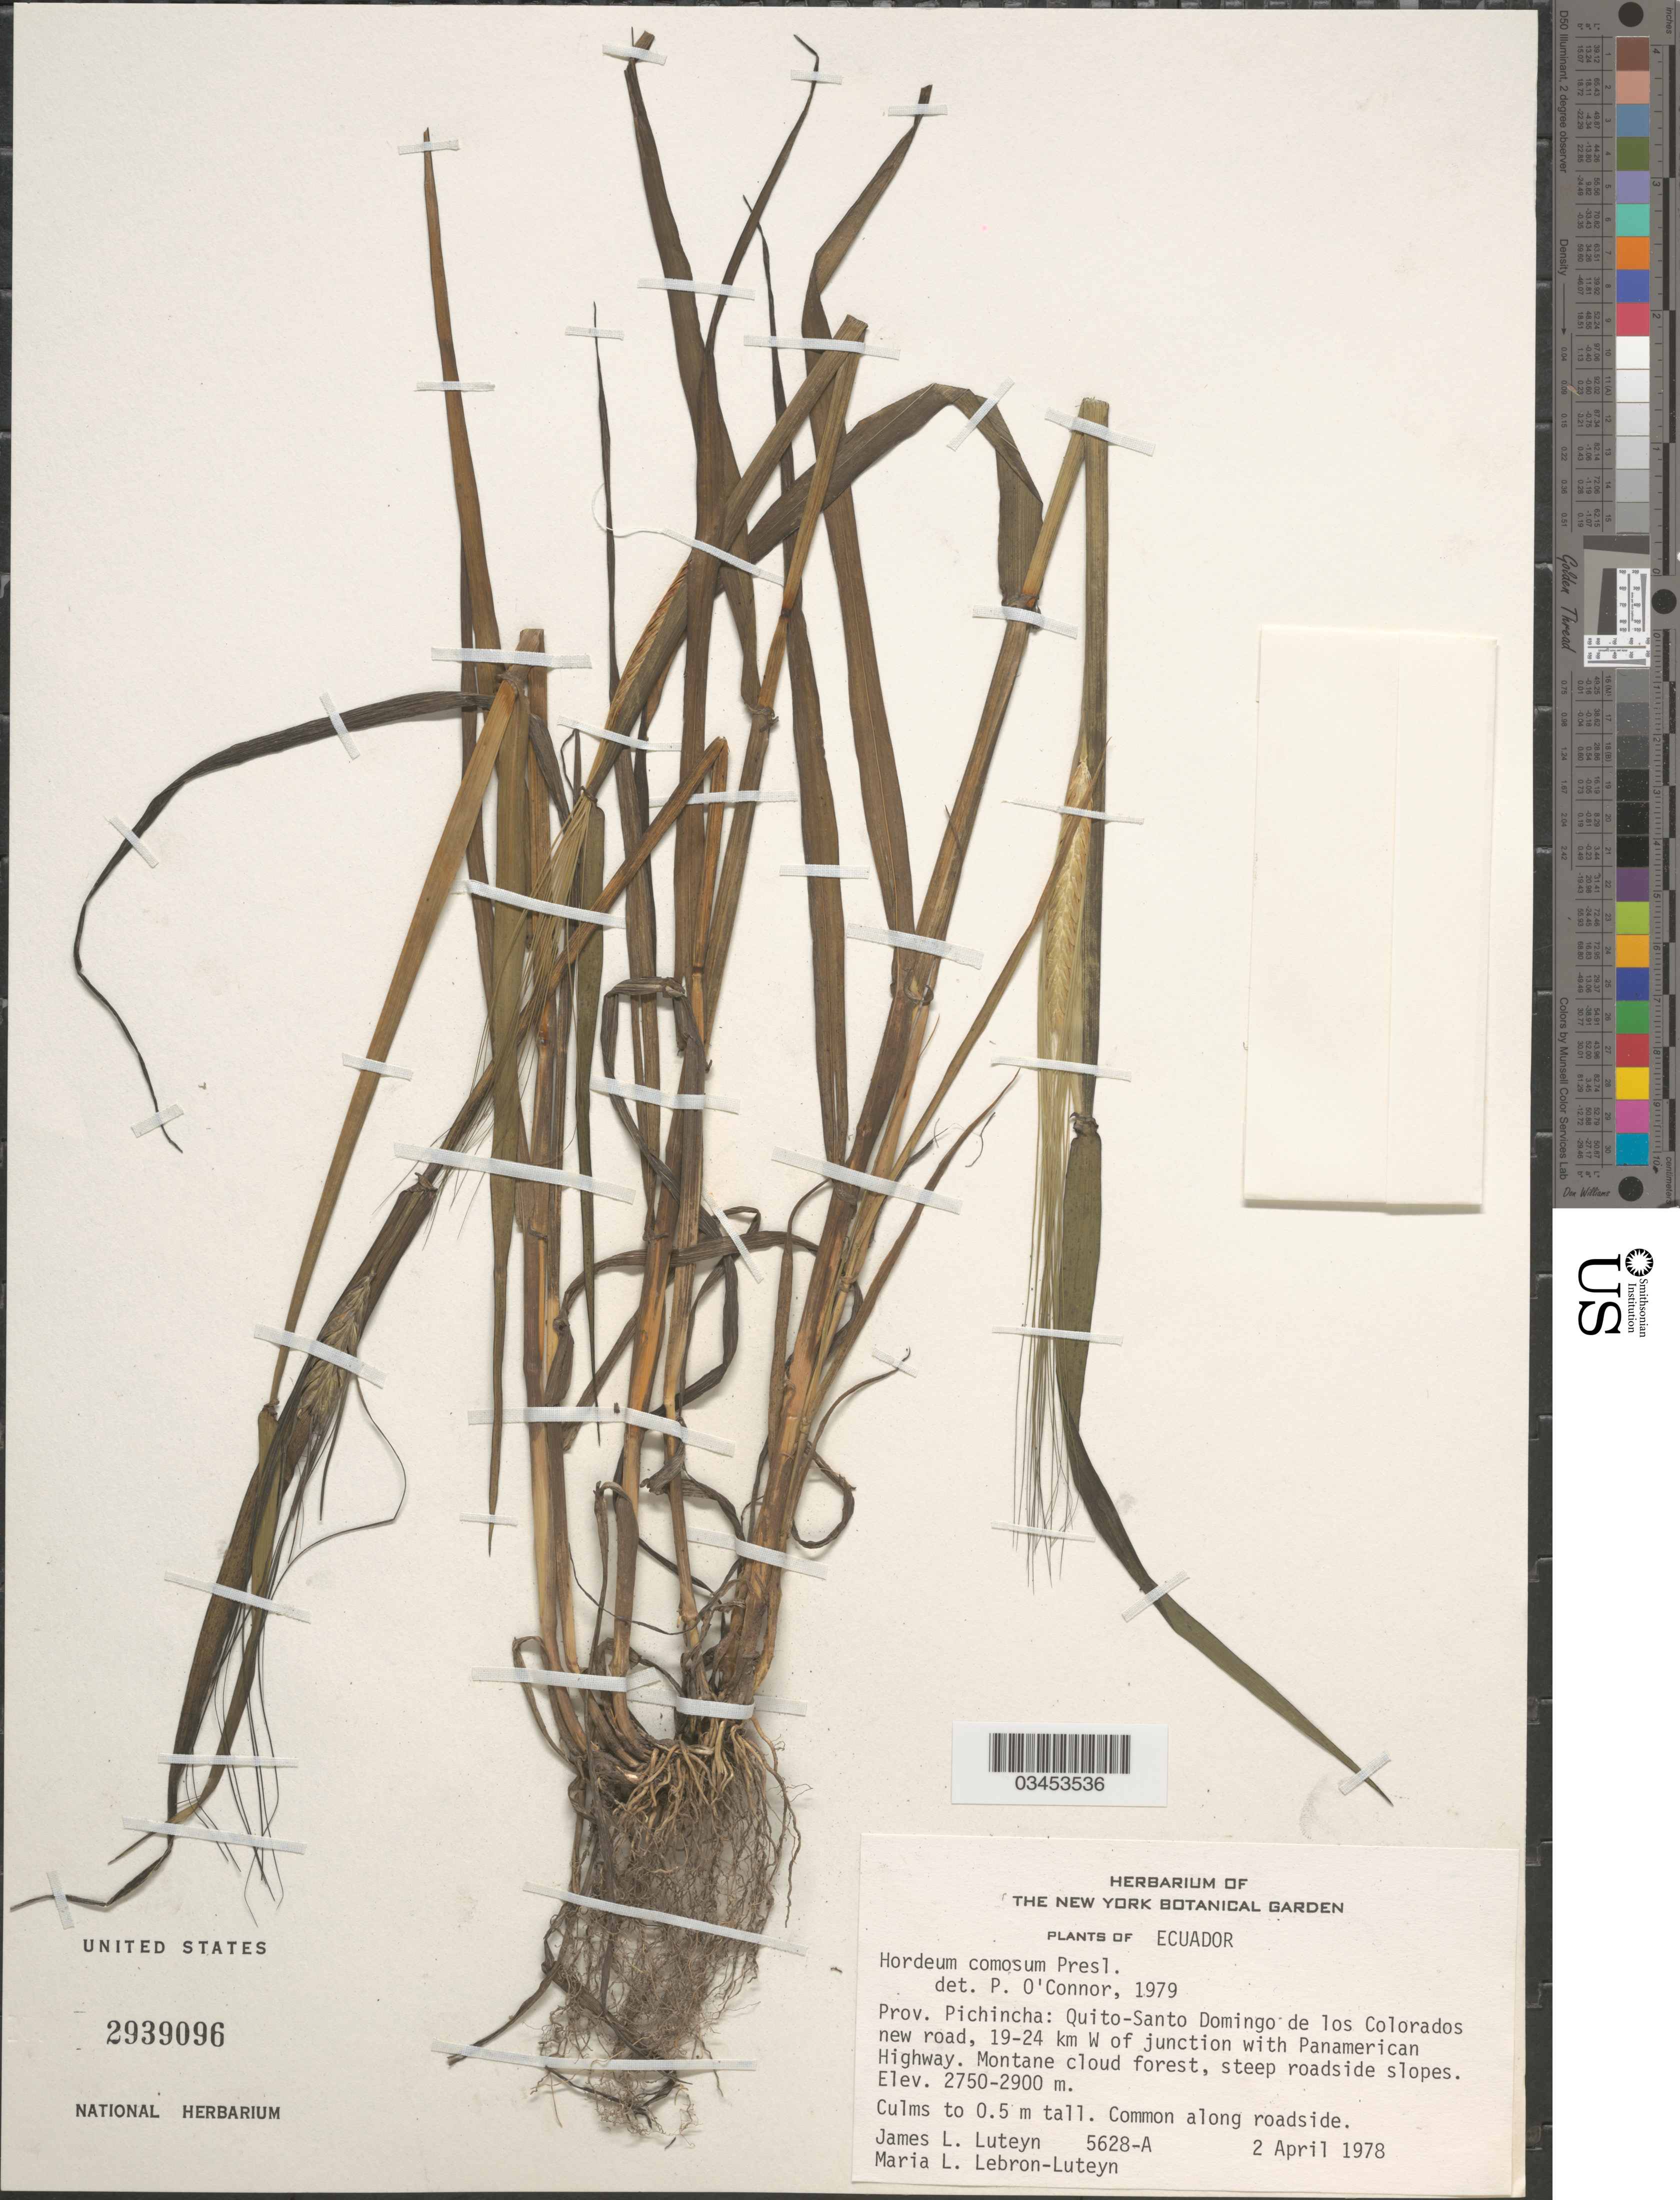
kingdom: Plantae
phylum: Tracheophyta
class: Liliopsida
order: Poales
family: Poaceae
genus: Hordeum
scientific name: Hordeum comosum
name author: J. Presl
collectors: J. L. Luteyn & M. L. Lebrón-Luteyn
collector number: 5628-A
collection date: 1978-04-02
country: Ecuador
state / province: Pichincha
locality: Quito-Santo Domingo de los Colorados new road, 19-24 km W of junction with Panamerican Highway. Montane cloud forest, steep roadside slopes.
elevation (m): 2750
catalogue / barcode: US 2939096